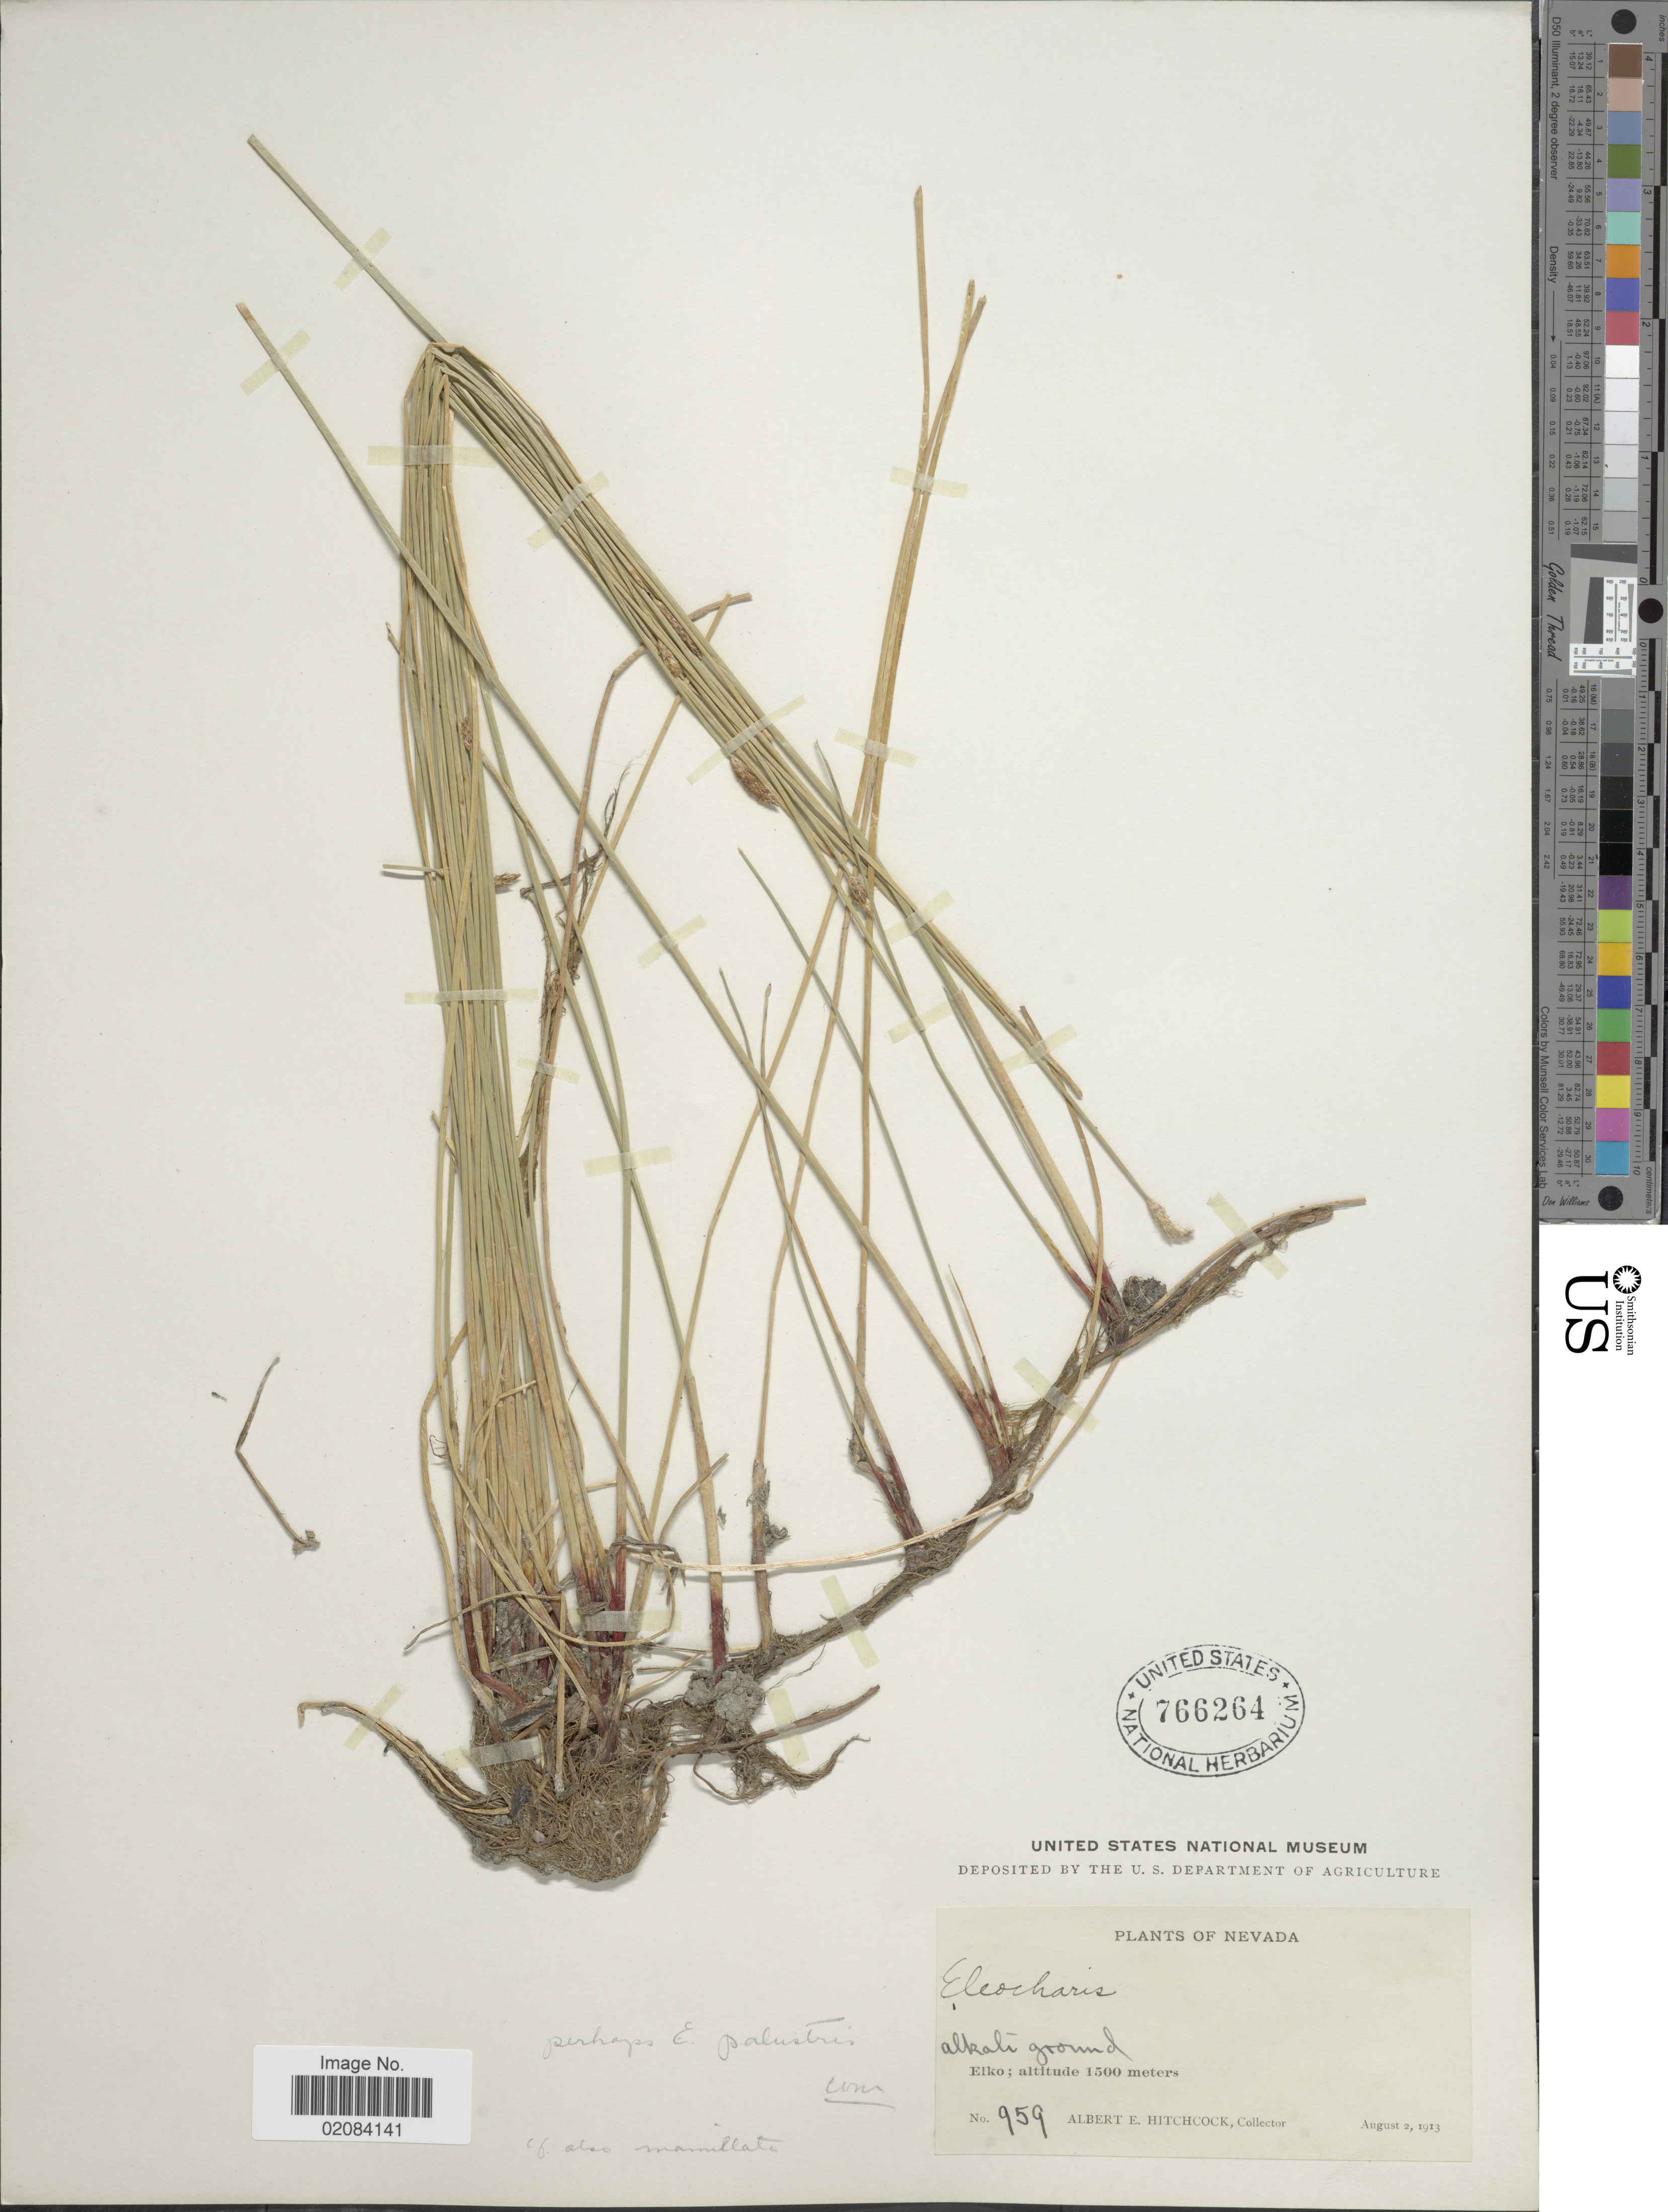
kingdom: Plantae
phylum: Tracheophyta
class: Liliopsida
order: Poales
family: Cyperaceae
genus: Eleocharis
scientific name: Eleocharis sp.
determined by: Strong, Mark T., (BOT), Smithsonian Institution - National Museum of Natural History (UNITED STATES)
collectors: A. S. Hitchcock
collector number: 959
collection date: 1913-08-02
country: United States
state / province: Nevada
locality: Nevada, Elko. Alkali ground.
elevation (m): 1500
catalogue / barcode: US 766264